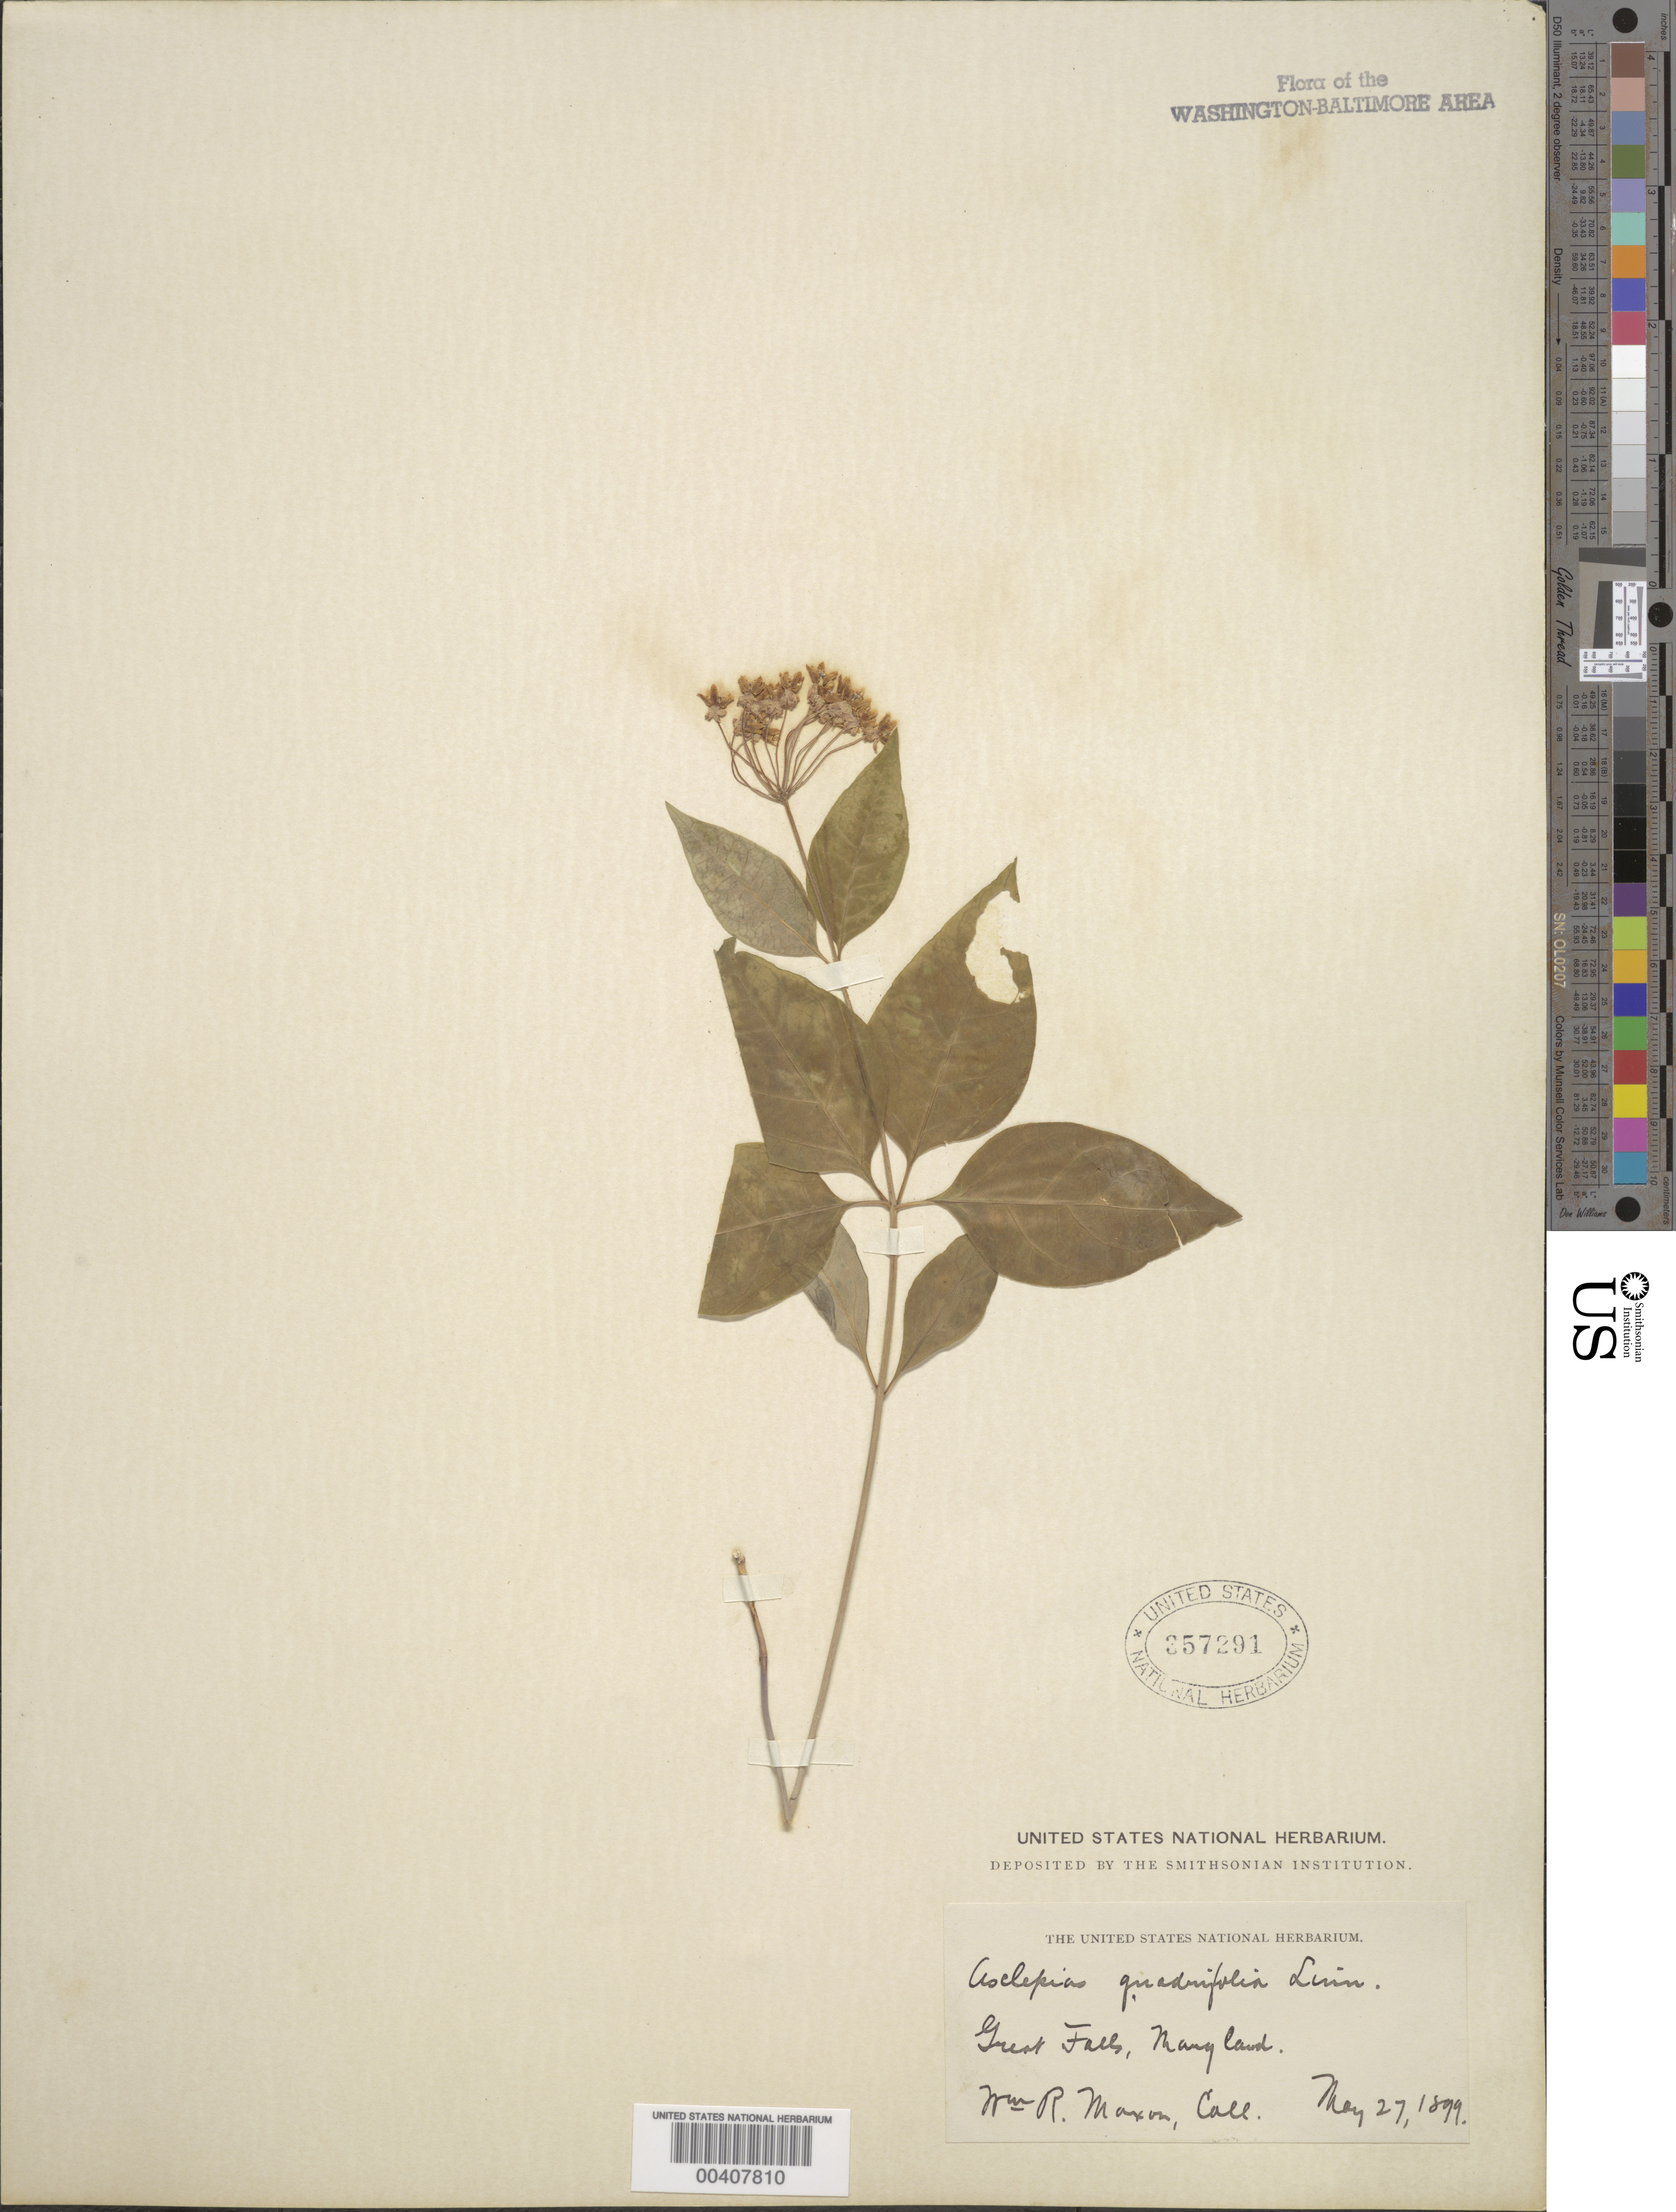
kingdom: Plantae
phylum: Tracheophyta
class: Magnoliopsida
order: Gentianales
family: Apocynaceae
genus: Asclepias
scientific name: Asclepias quadrifolia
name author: Jacq.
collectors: W. R. Maxon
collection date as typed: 27 May 1899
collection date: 1899-05-27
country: United States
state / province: Maryland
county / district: Montgomery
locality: Great Falls C. & O. Canal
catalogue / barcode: US 357291